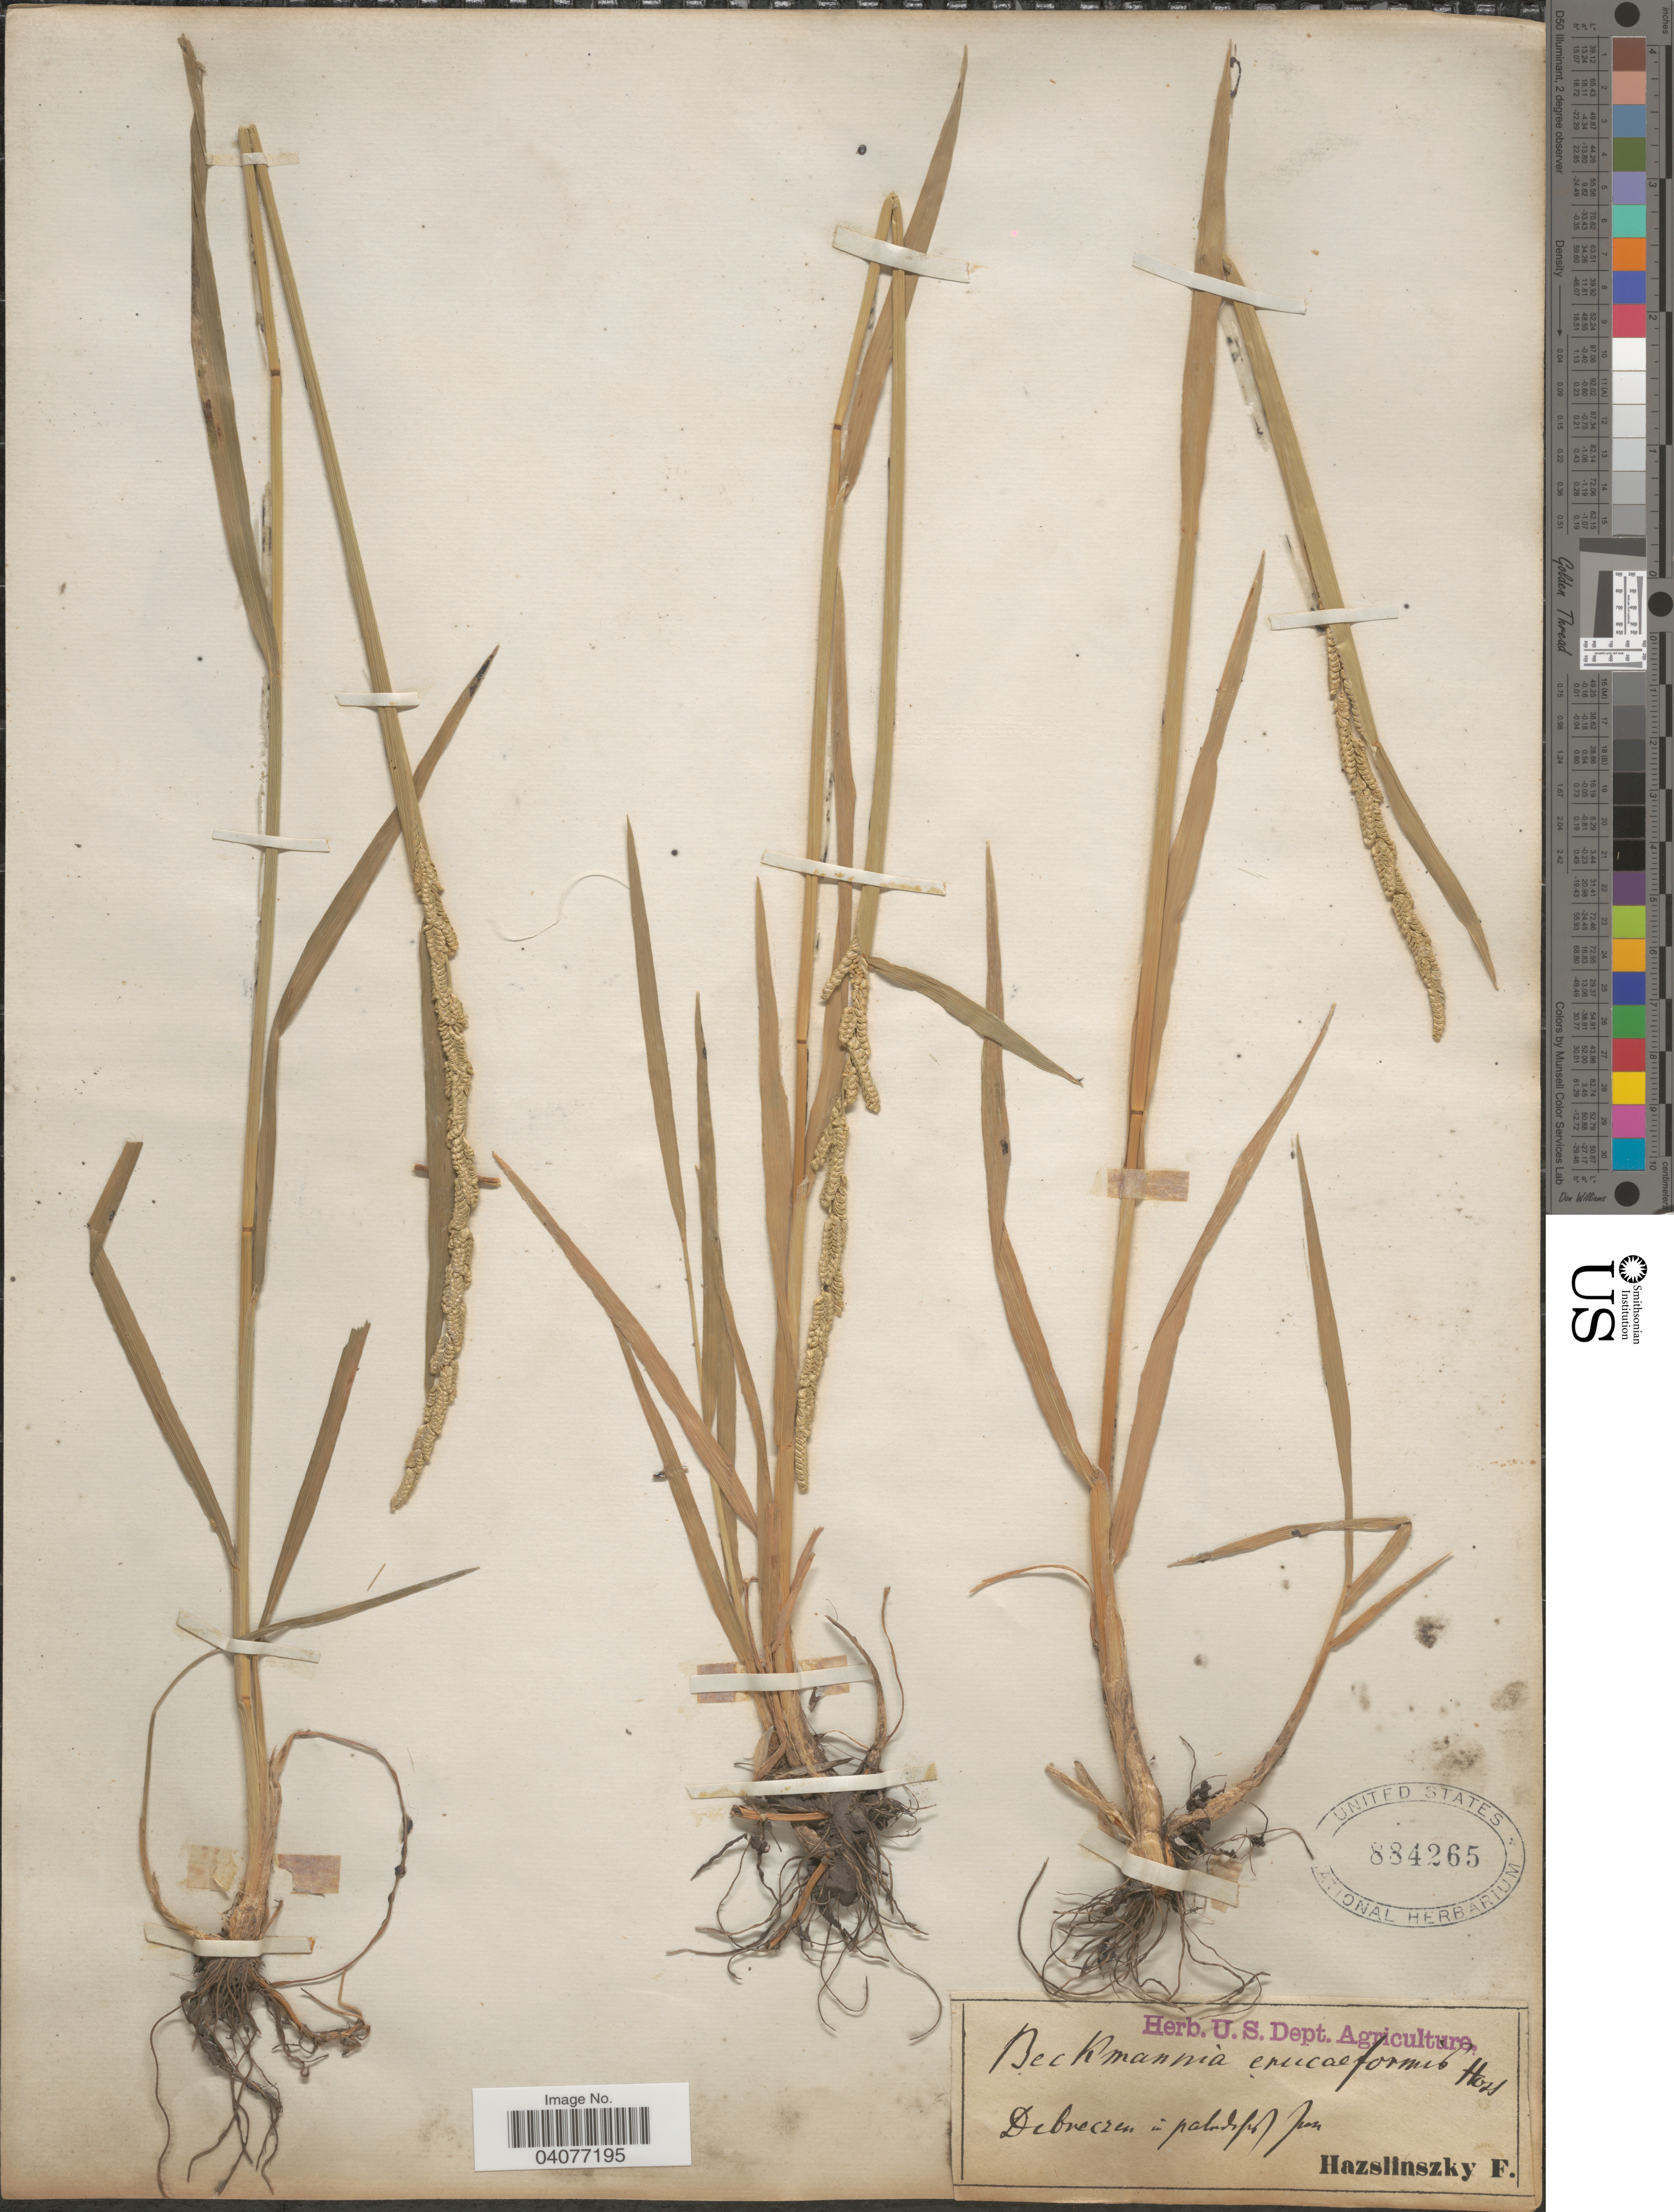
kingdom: Plantae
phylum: Tracheophyta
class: Liliopsida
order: Poales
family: Poaceae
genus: Beckmannia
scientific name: Beckmannia eruciformis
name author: (L.) Host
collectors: F. Hazslinsky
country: Hungary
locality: Debreczen in paludosus.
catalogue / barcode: US 884265